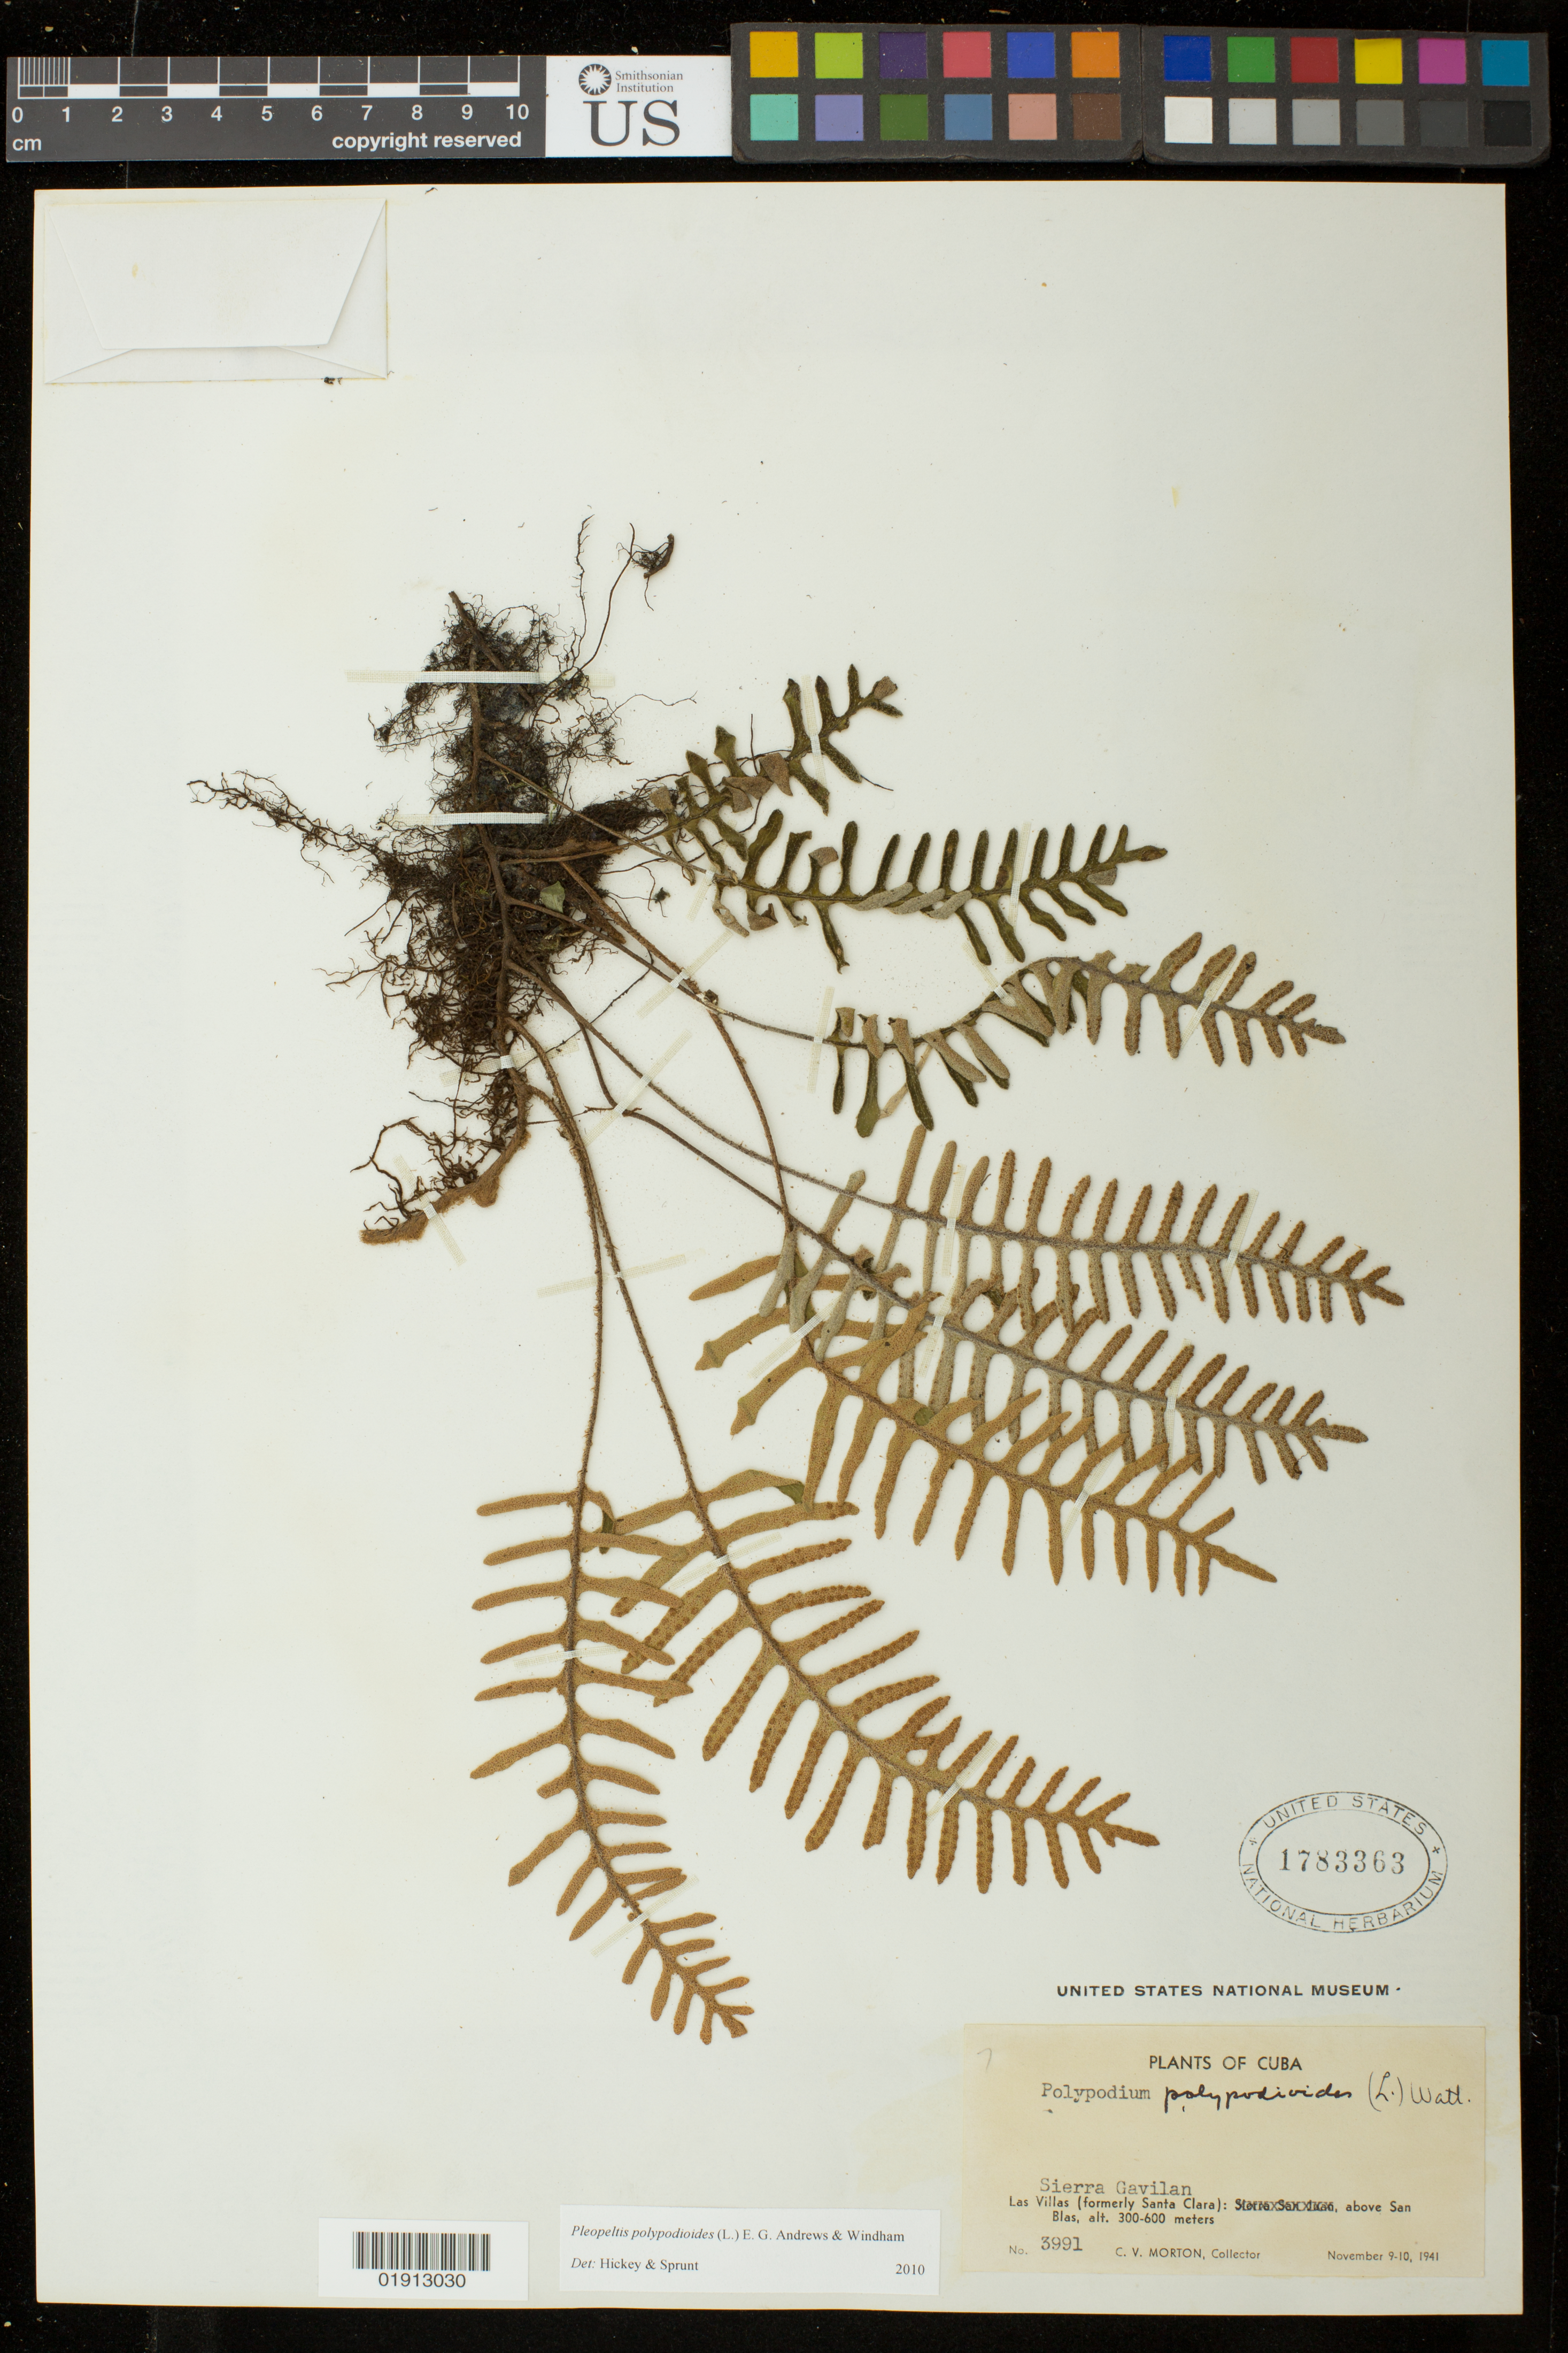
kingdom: Plantae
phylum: Tracheophyta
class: Polypodiopsida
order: Polypodiales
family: Polypodiaceae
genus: Pleopeltis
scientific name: Pleopeltis polypodioides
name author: (L.) E.G. Andrews & Windham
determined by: Hickey, R. J.; Sprunt, S. V.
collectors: C. V. Morton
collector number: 3991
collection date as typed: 09 Nov 1941 to 10 Nov 1941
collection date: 1941-11-09/1941-11-10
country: Cuba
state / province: Las Villas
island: Cuba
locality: Sierra Gavilán Las Villas (formely Santa Clara) above San Blas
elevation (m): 300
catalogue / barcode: US 1783363